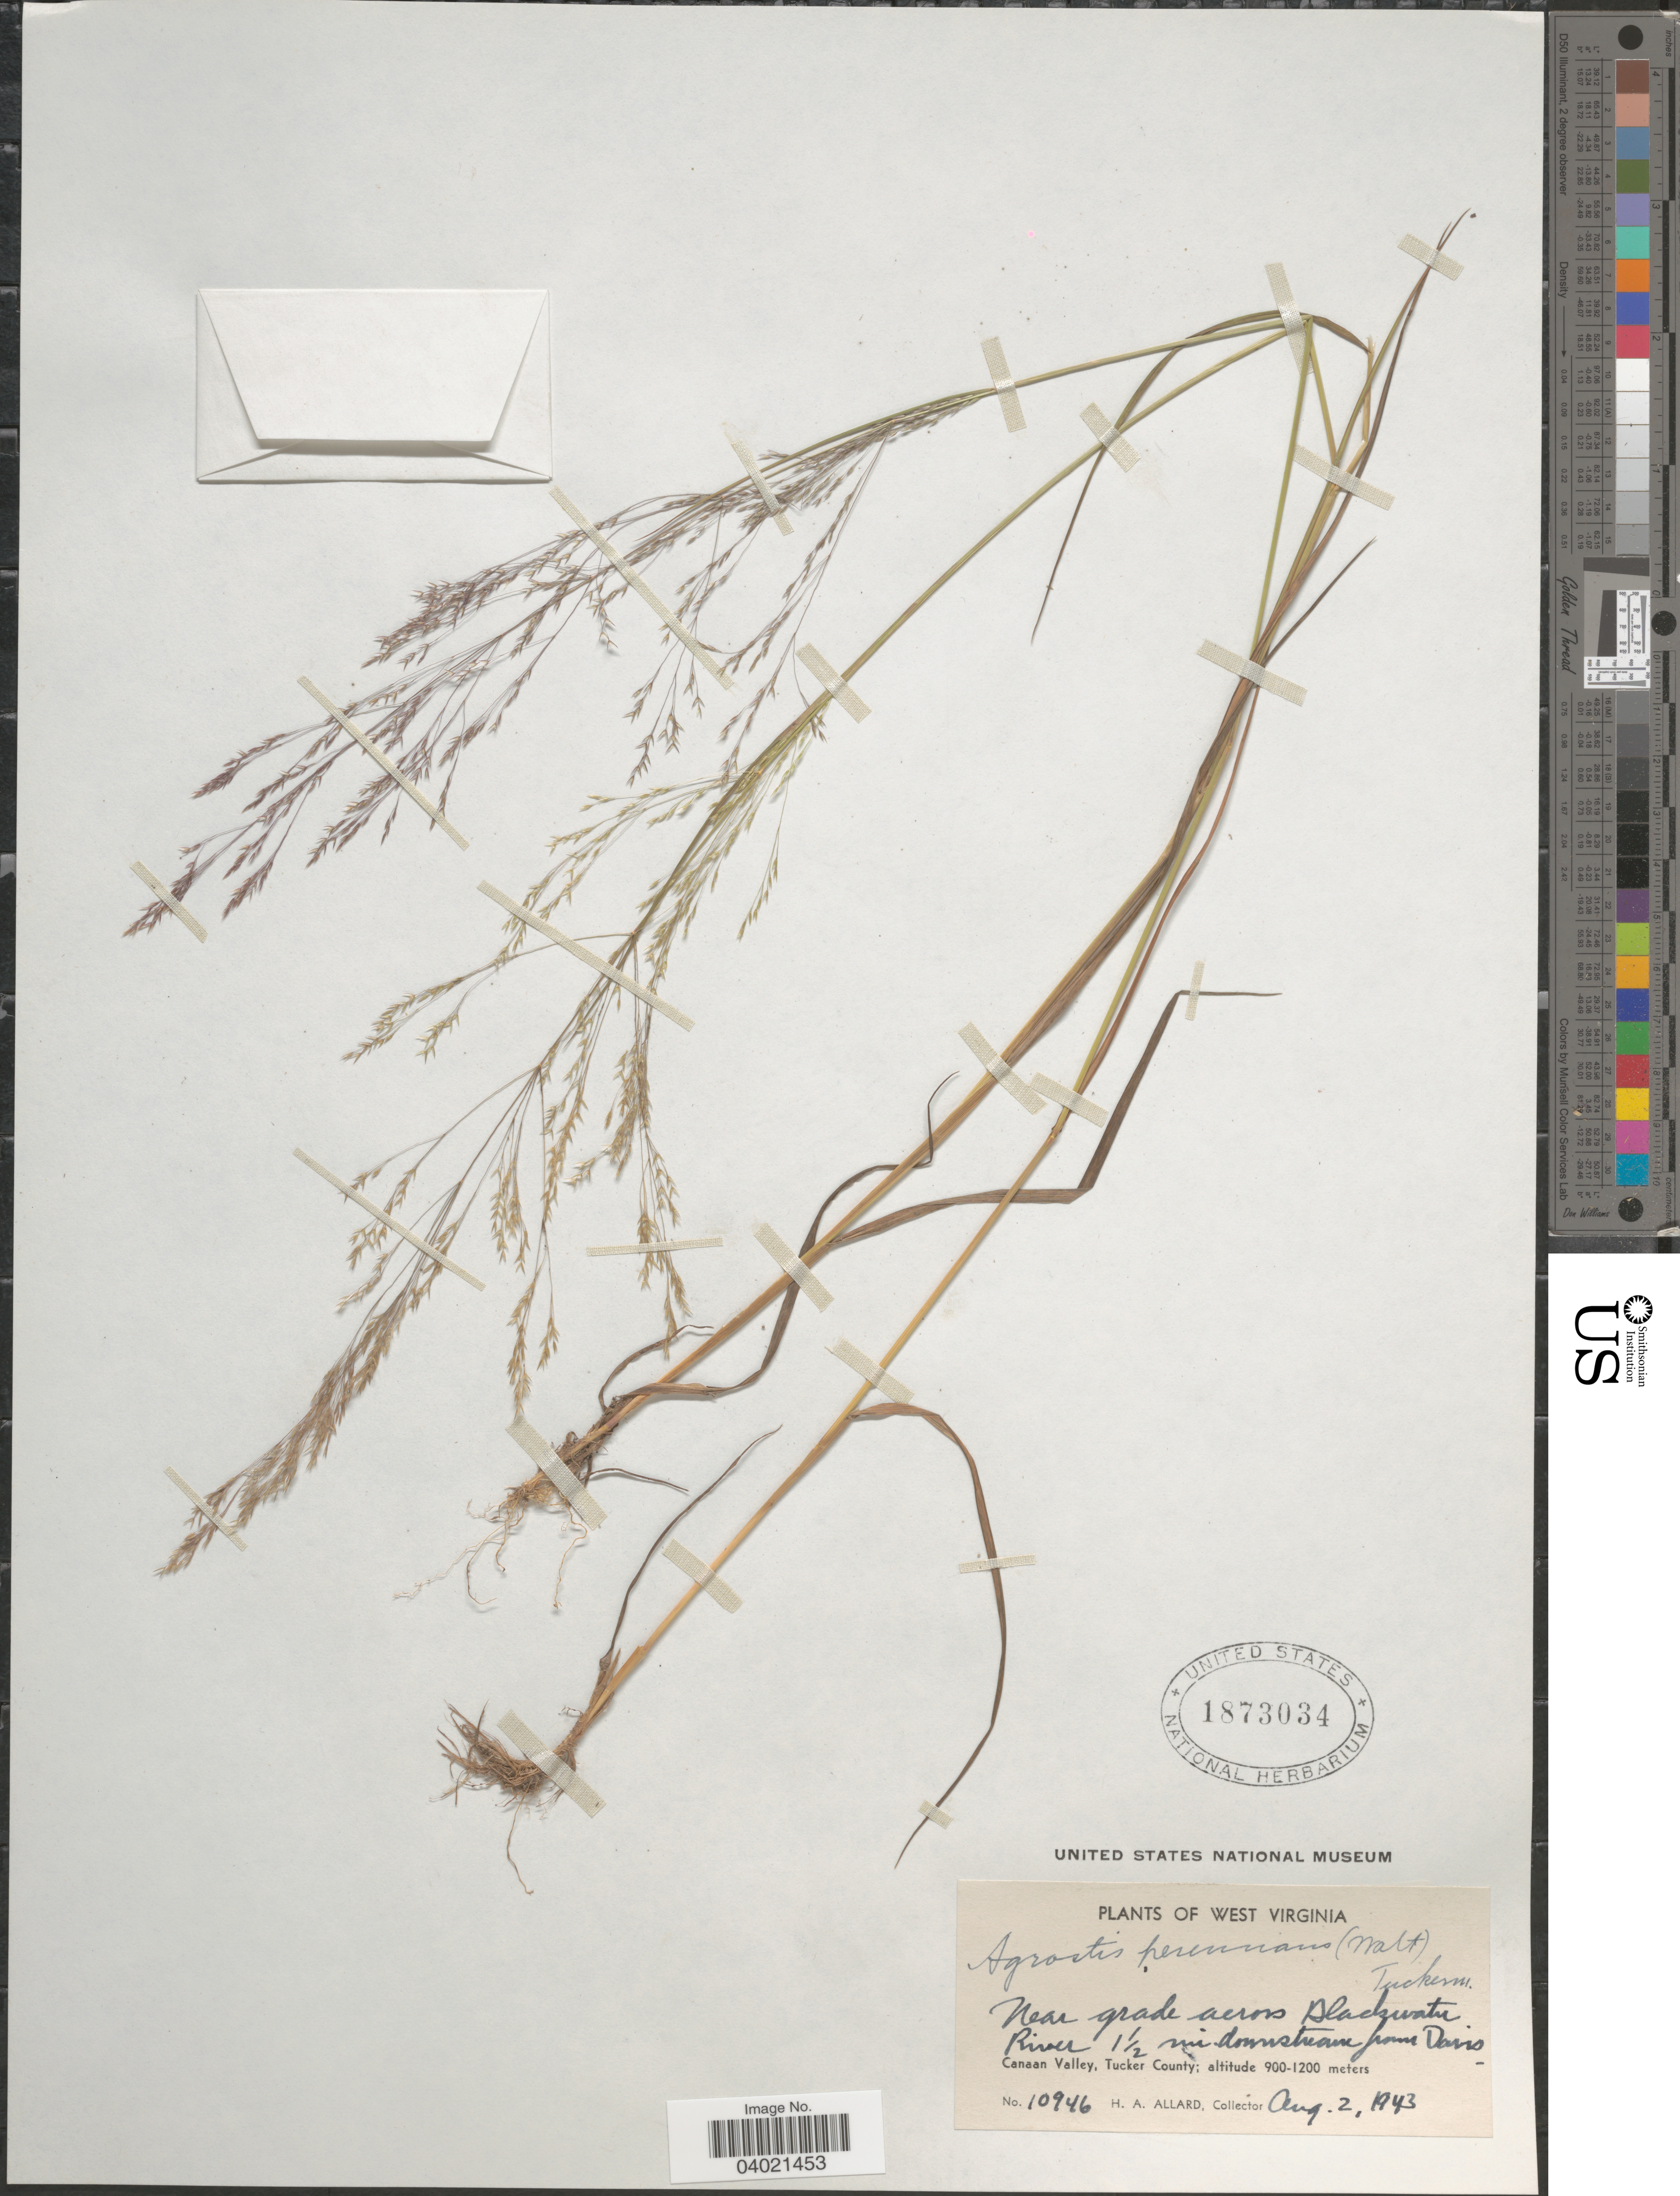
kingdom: Plantae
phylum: Tracheophyta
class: Liliopsida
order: Poales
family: Poaceae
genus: Agrostis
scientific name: Agrostis perennans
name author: (Walter) Tuck.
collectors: H. A. Allard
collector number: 10946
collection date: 1943-08-02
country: United States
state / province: West Virginia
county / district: Tucker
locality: Near grade across Blackwater River 1½ mi. downstream from Davis. Canaan Valley, Tucker County.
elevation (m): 900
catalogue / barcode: US 1873034